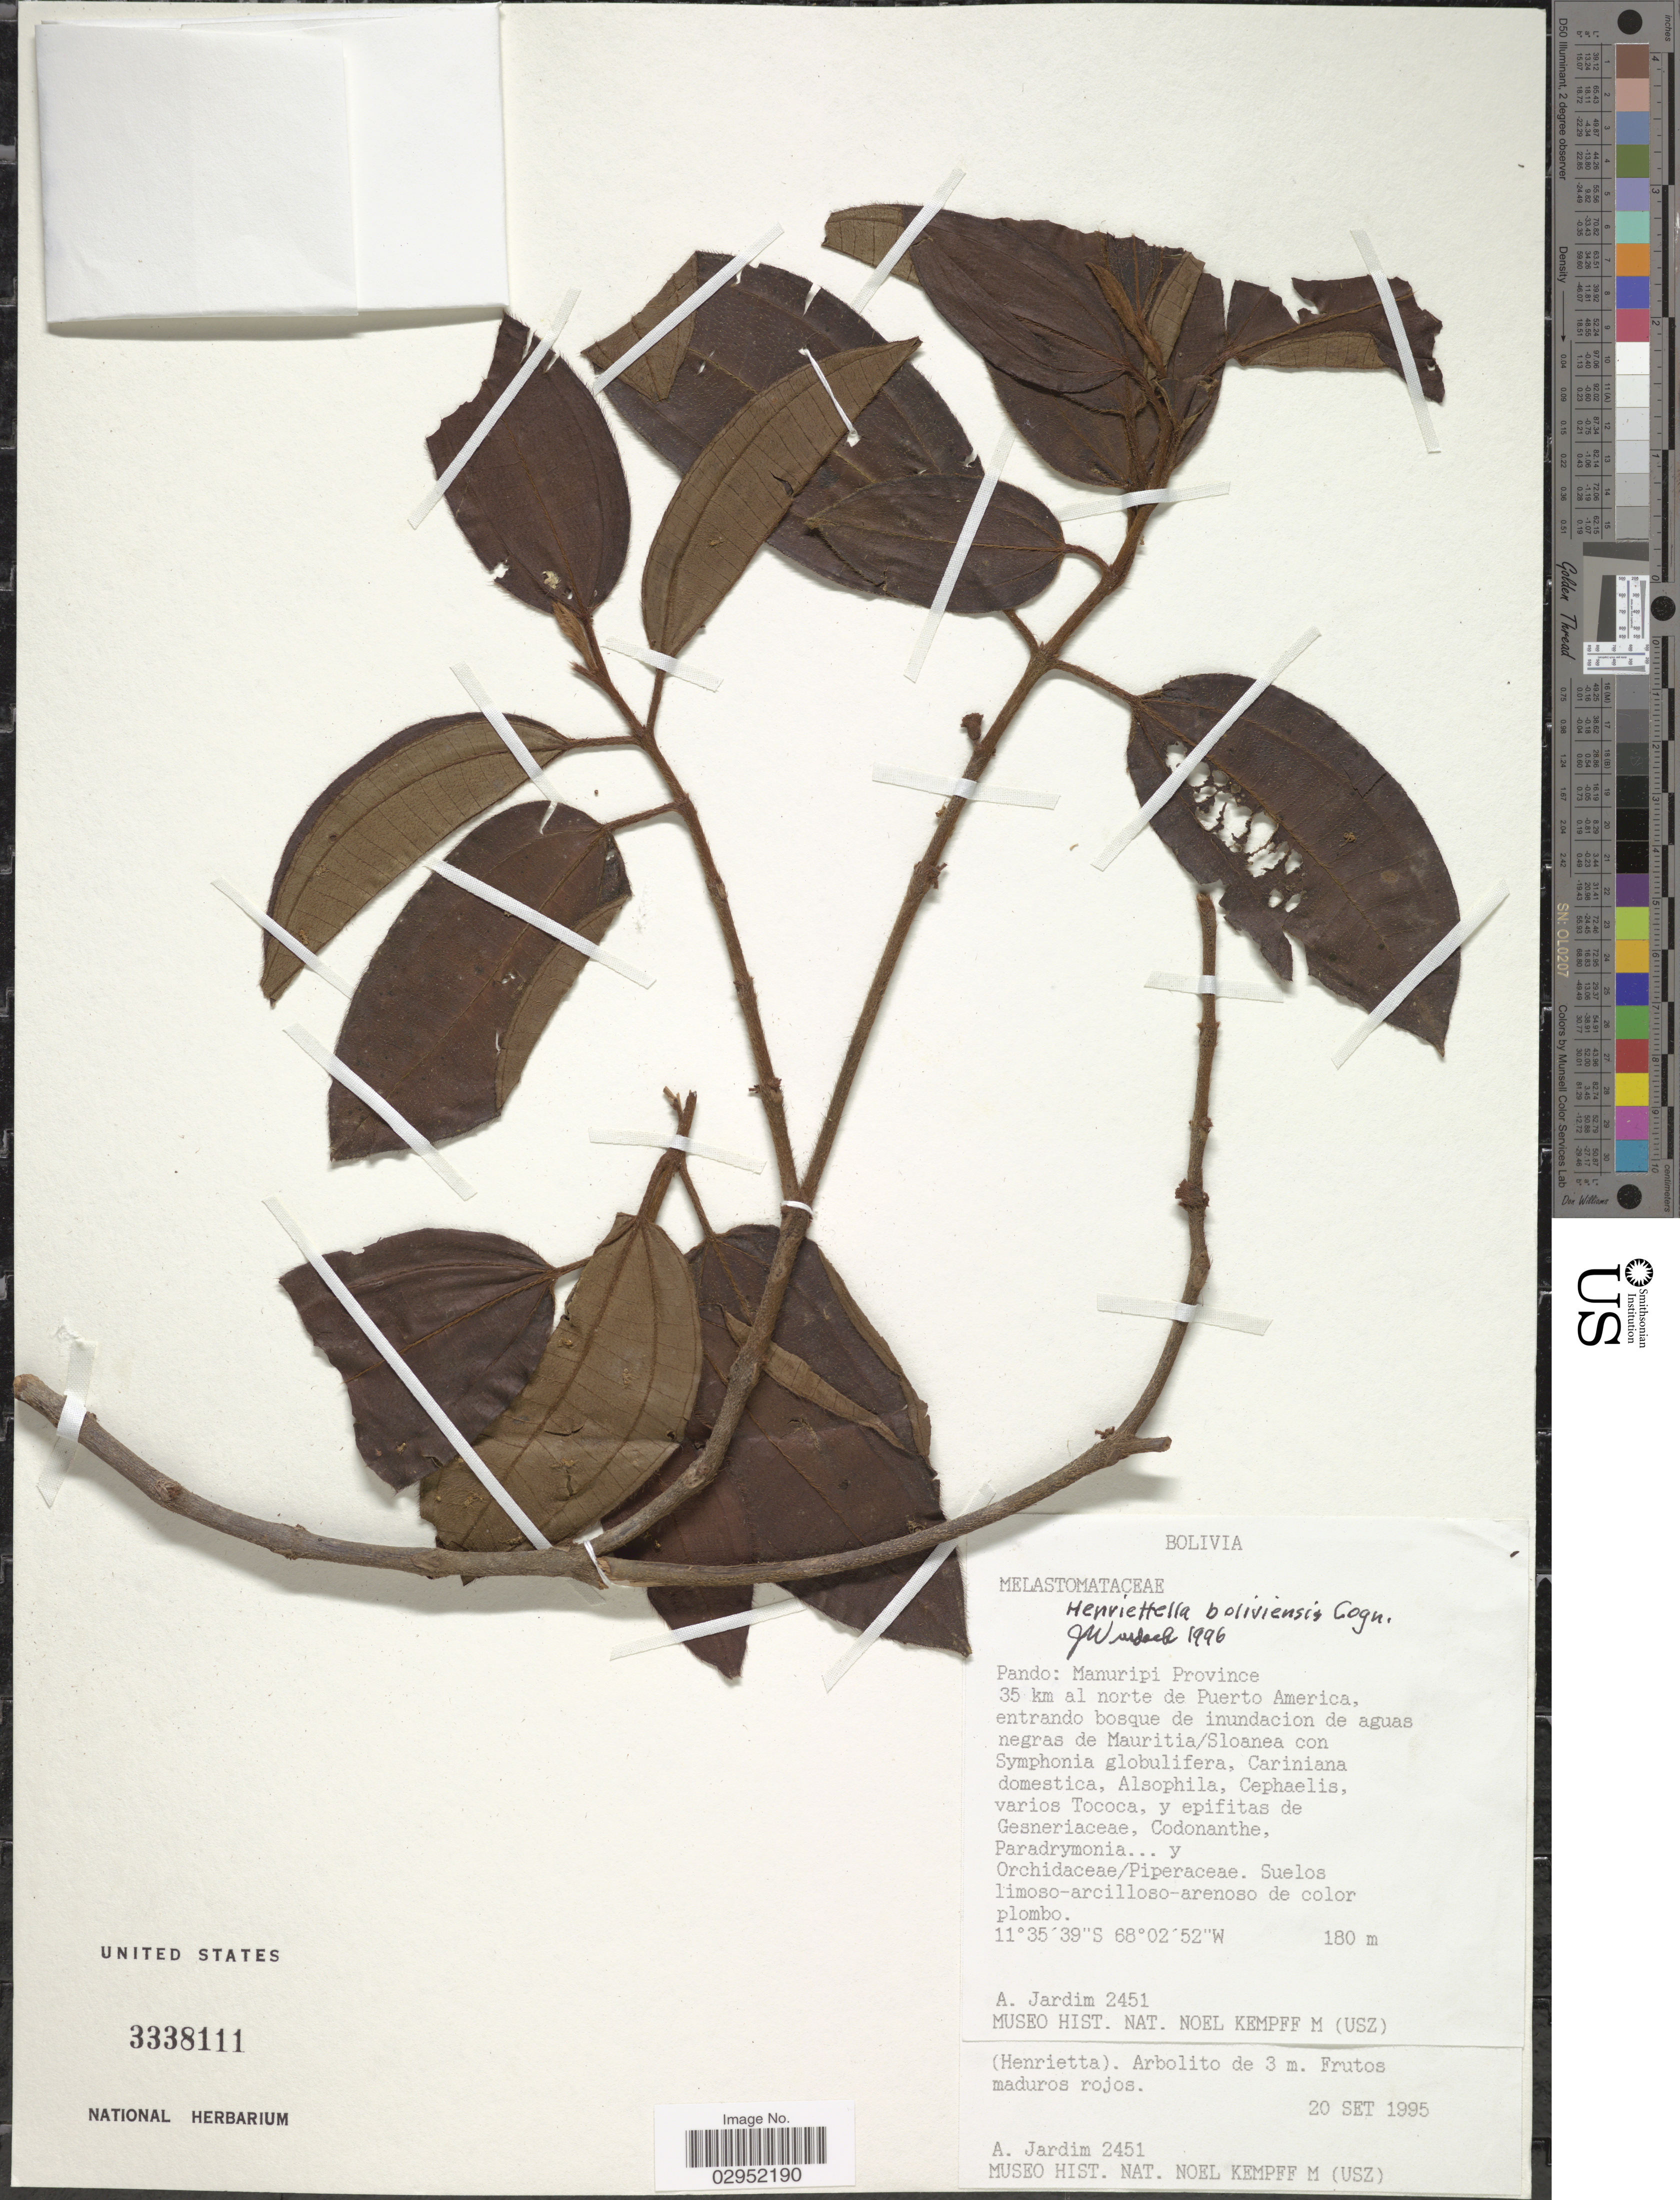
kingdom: Plantae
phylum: Tracheophyta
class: Magnoliopsida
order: Myrtales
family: Melastomataceae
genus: Henriettea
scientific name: Henriettea boliviensis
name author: (Cogn.) Penneys et al.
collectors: A. Jardim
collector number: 2451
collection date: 1995-09-20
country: Bolivia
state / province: Pando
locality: Manuripi Province. 35 km al norte de Puerto America.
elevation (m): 180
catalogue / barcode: US 3338111